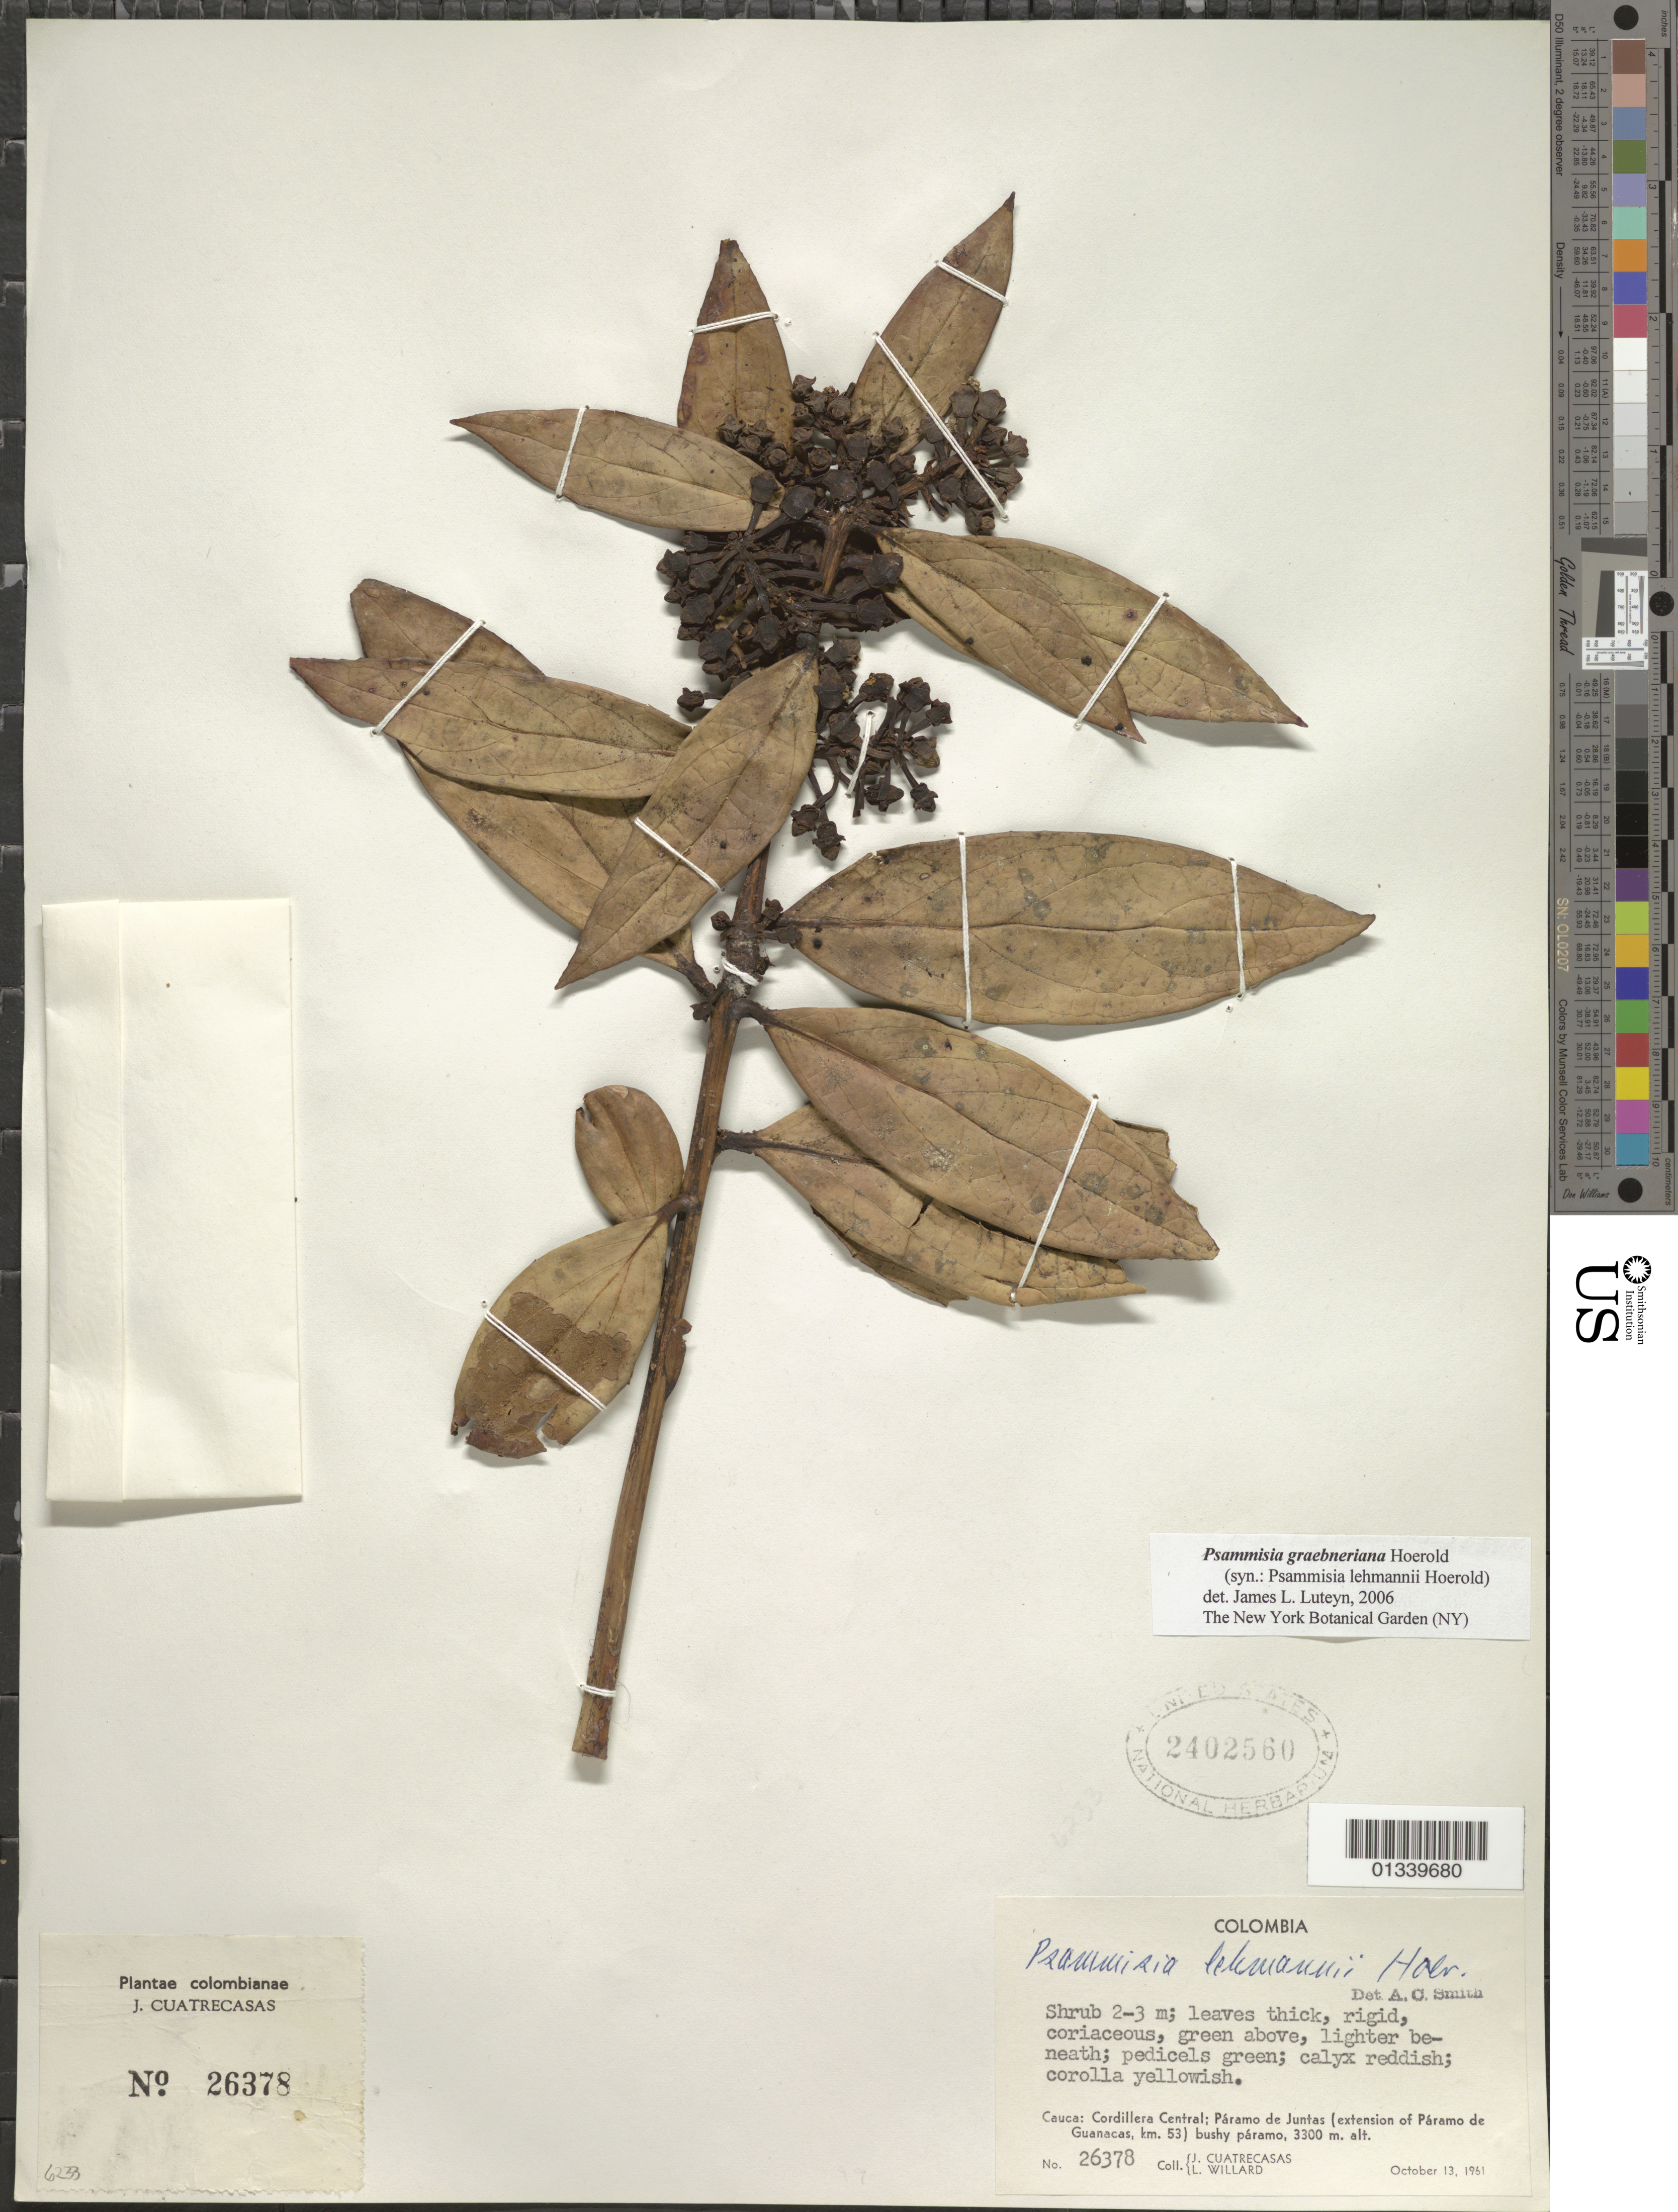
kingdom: Plantae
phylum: Tracheophyta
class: Magnoliopsida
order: Ericales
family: Ericaceae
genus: Psammisia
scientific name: Psammisia graebneriana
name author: Hoerold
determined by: Luteyn, J. L.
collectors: J. Cuatrecasas & L. Willard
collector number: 26378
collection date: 1961-10-13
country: Colombia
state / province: Cauca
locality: Cordillera Central; Paramo de Juntas (extesion of Paramo de Guanacas, km. 53)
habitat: Bushy paramo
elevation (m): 3300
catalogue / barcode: US 2402560